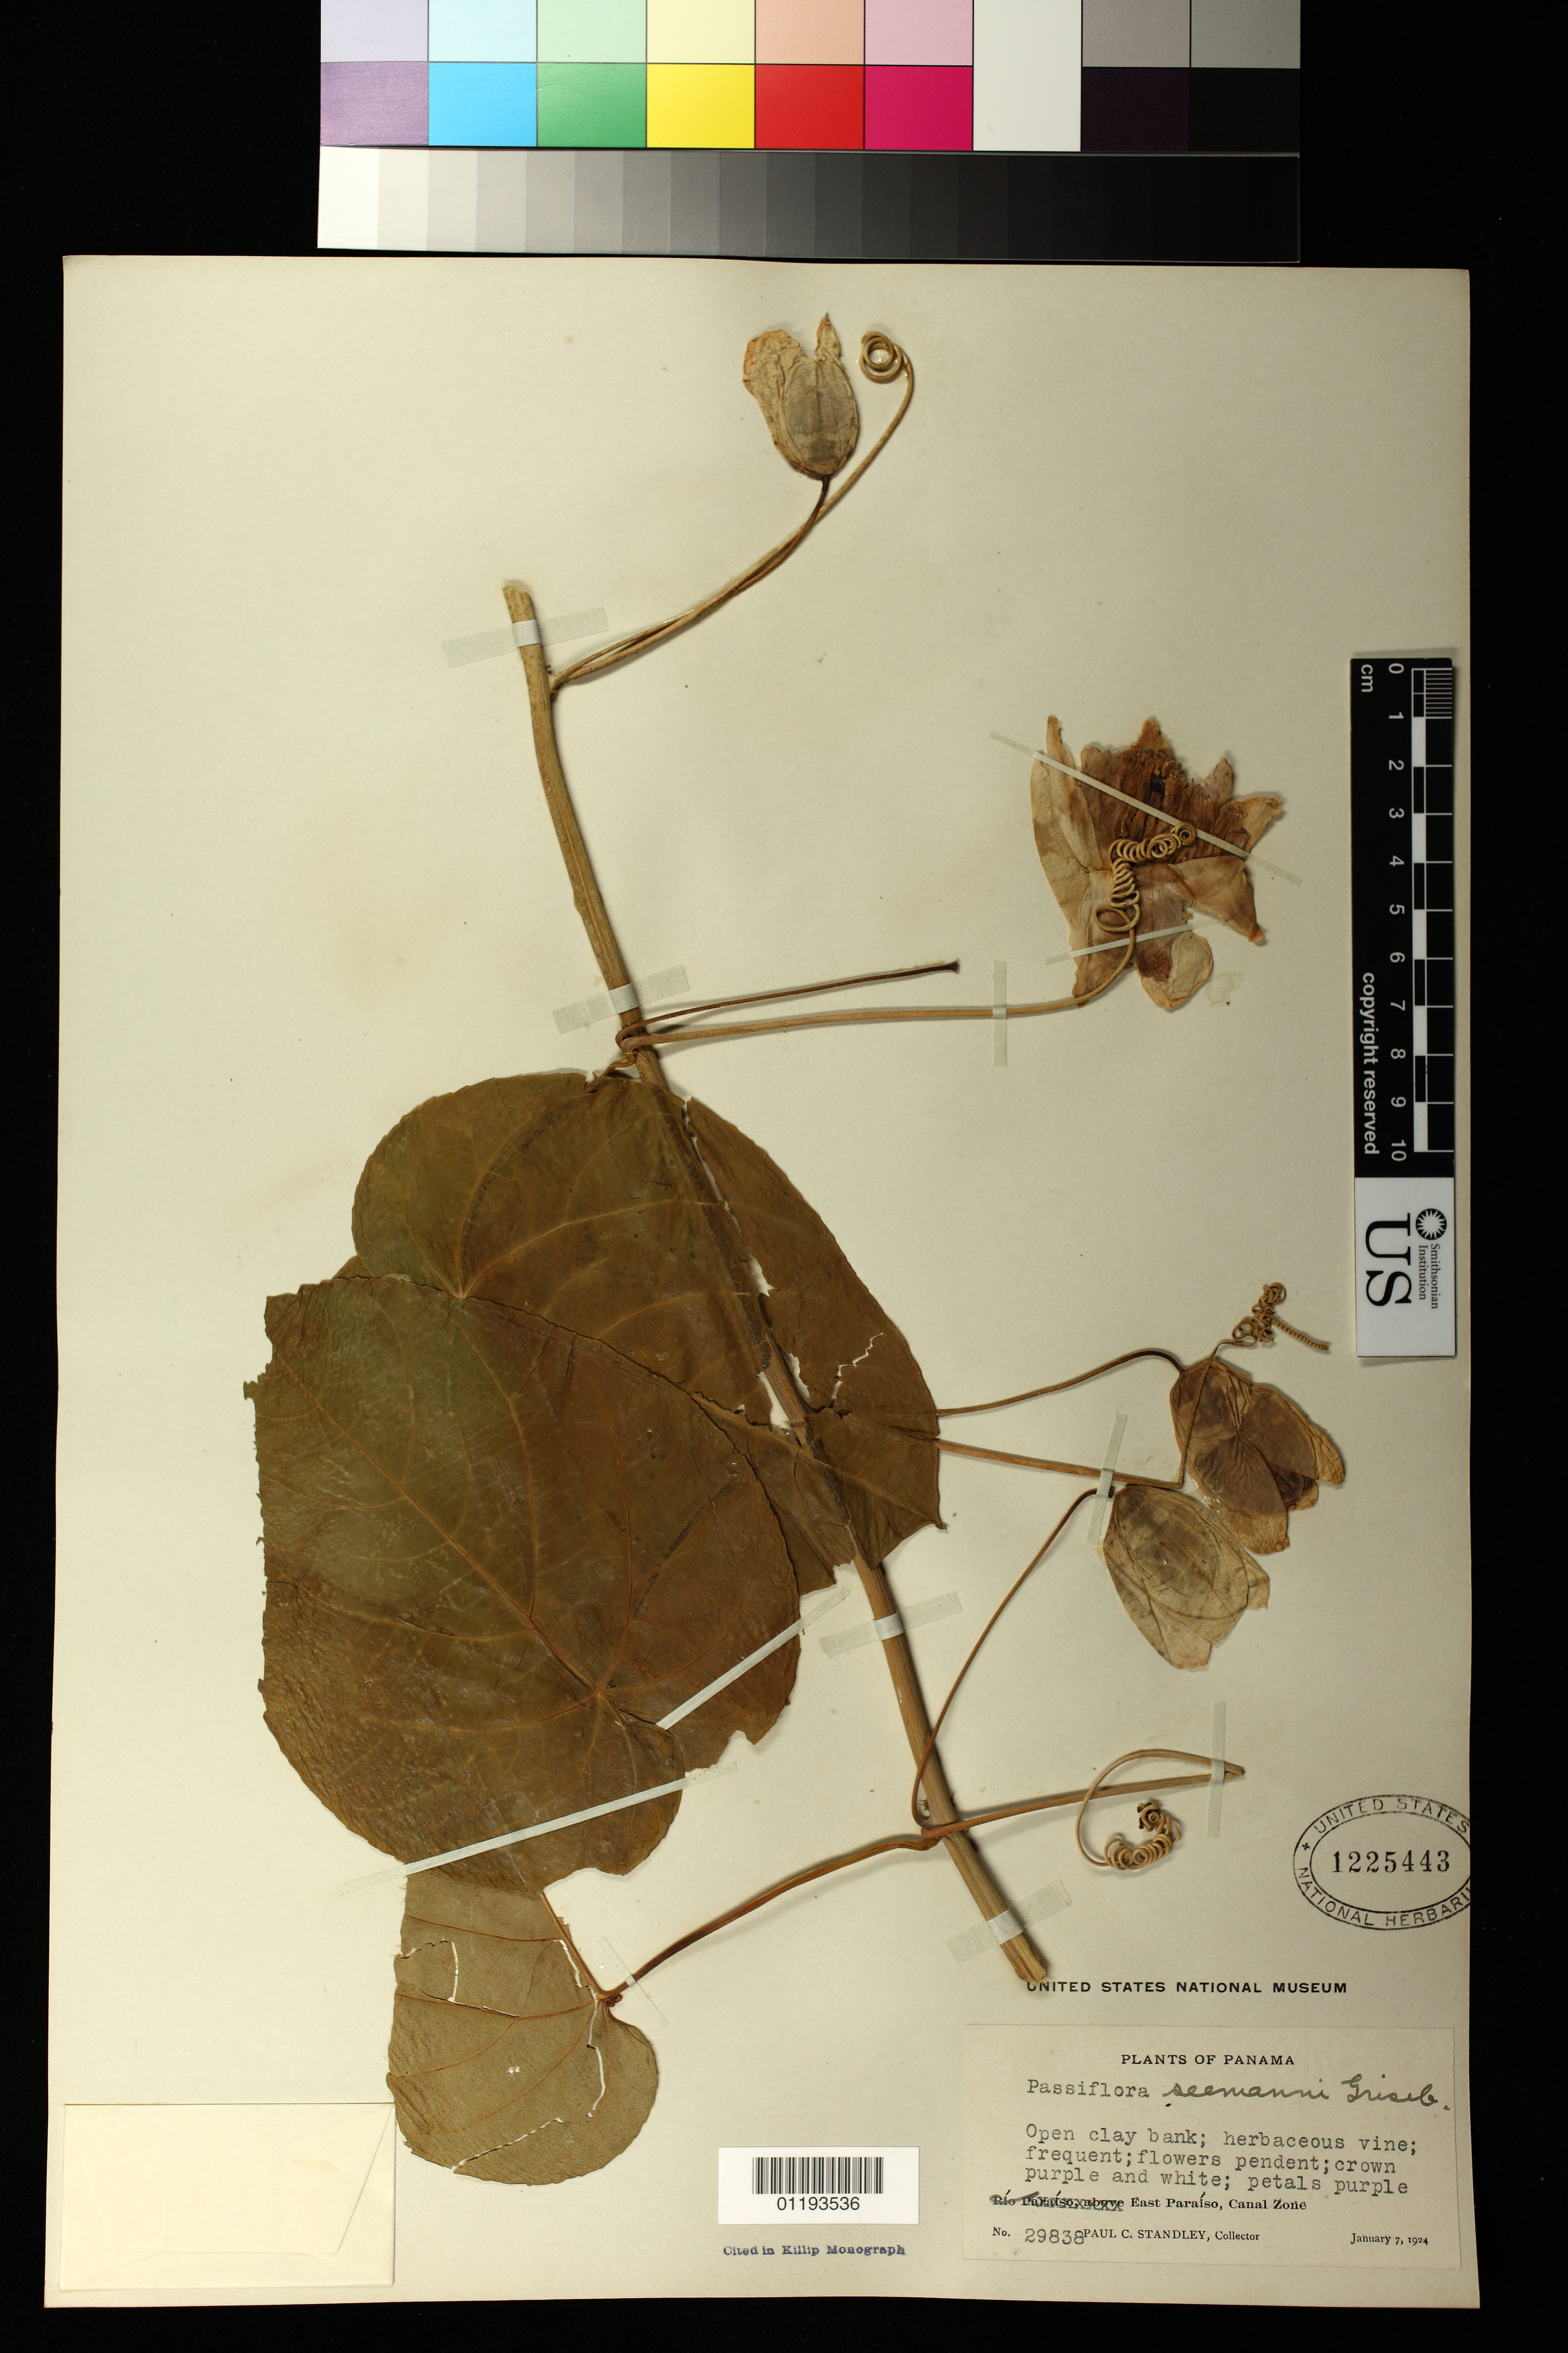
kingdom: Plantae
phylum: Tracheophyta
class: Magnoliopsida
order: Malpighiales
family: Passifloraceae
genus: Passiflora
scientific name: Passiflora seemannii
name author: Griseb.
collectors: P. C. Standley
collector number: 29838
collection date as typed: Jan 7 1924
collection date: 1924-01-07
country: Panama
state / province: Panamá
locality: Open clay bank; East Paraiso, Canal Zone.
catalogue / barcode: US 1225443